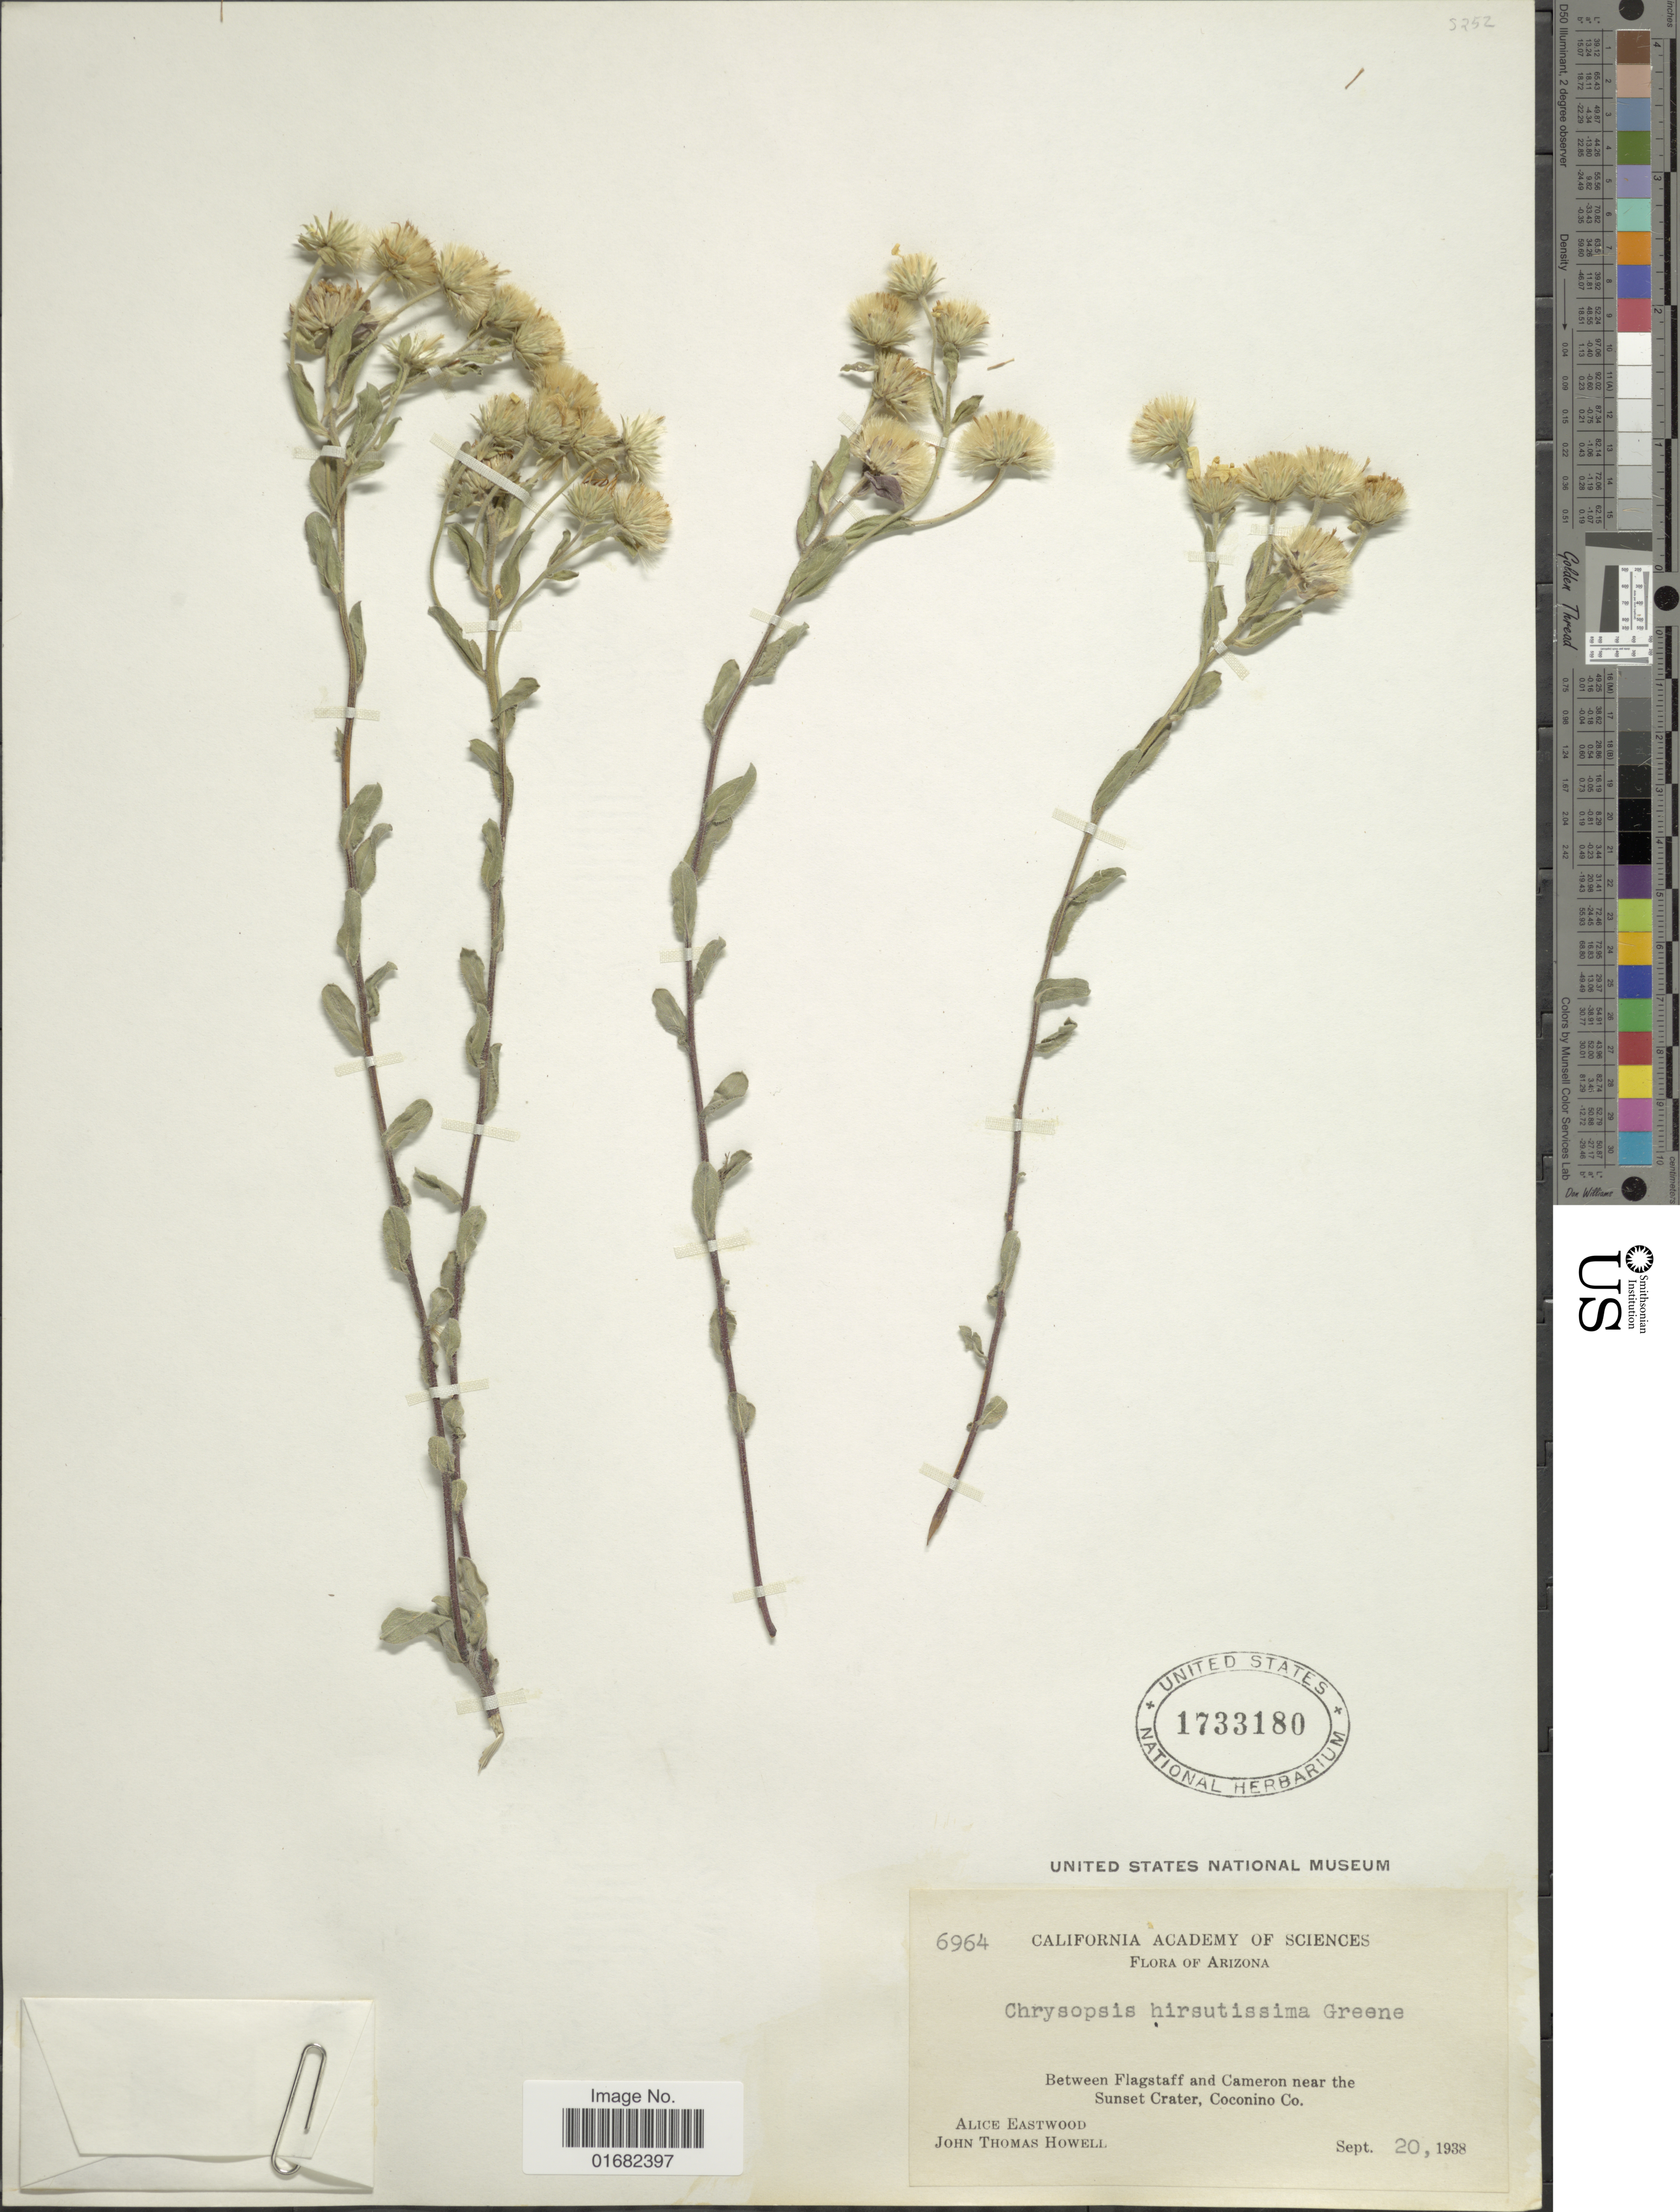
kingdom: Plantae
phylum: Tracheophyta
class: Magnoliopsida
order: Asterales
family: Asteraceae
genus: Heterotheca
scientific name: Heterotheca hirsutissima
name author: Greene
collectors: A. Eastwood & J. T. Howell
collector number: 6964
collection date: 1938-09-20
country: United States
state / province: Arizona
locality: Between Flagstaff and Cameron near the Sunset Crater, Coconino Co.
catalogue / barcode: US 1733180